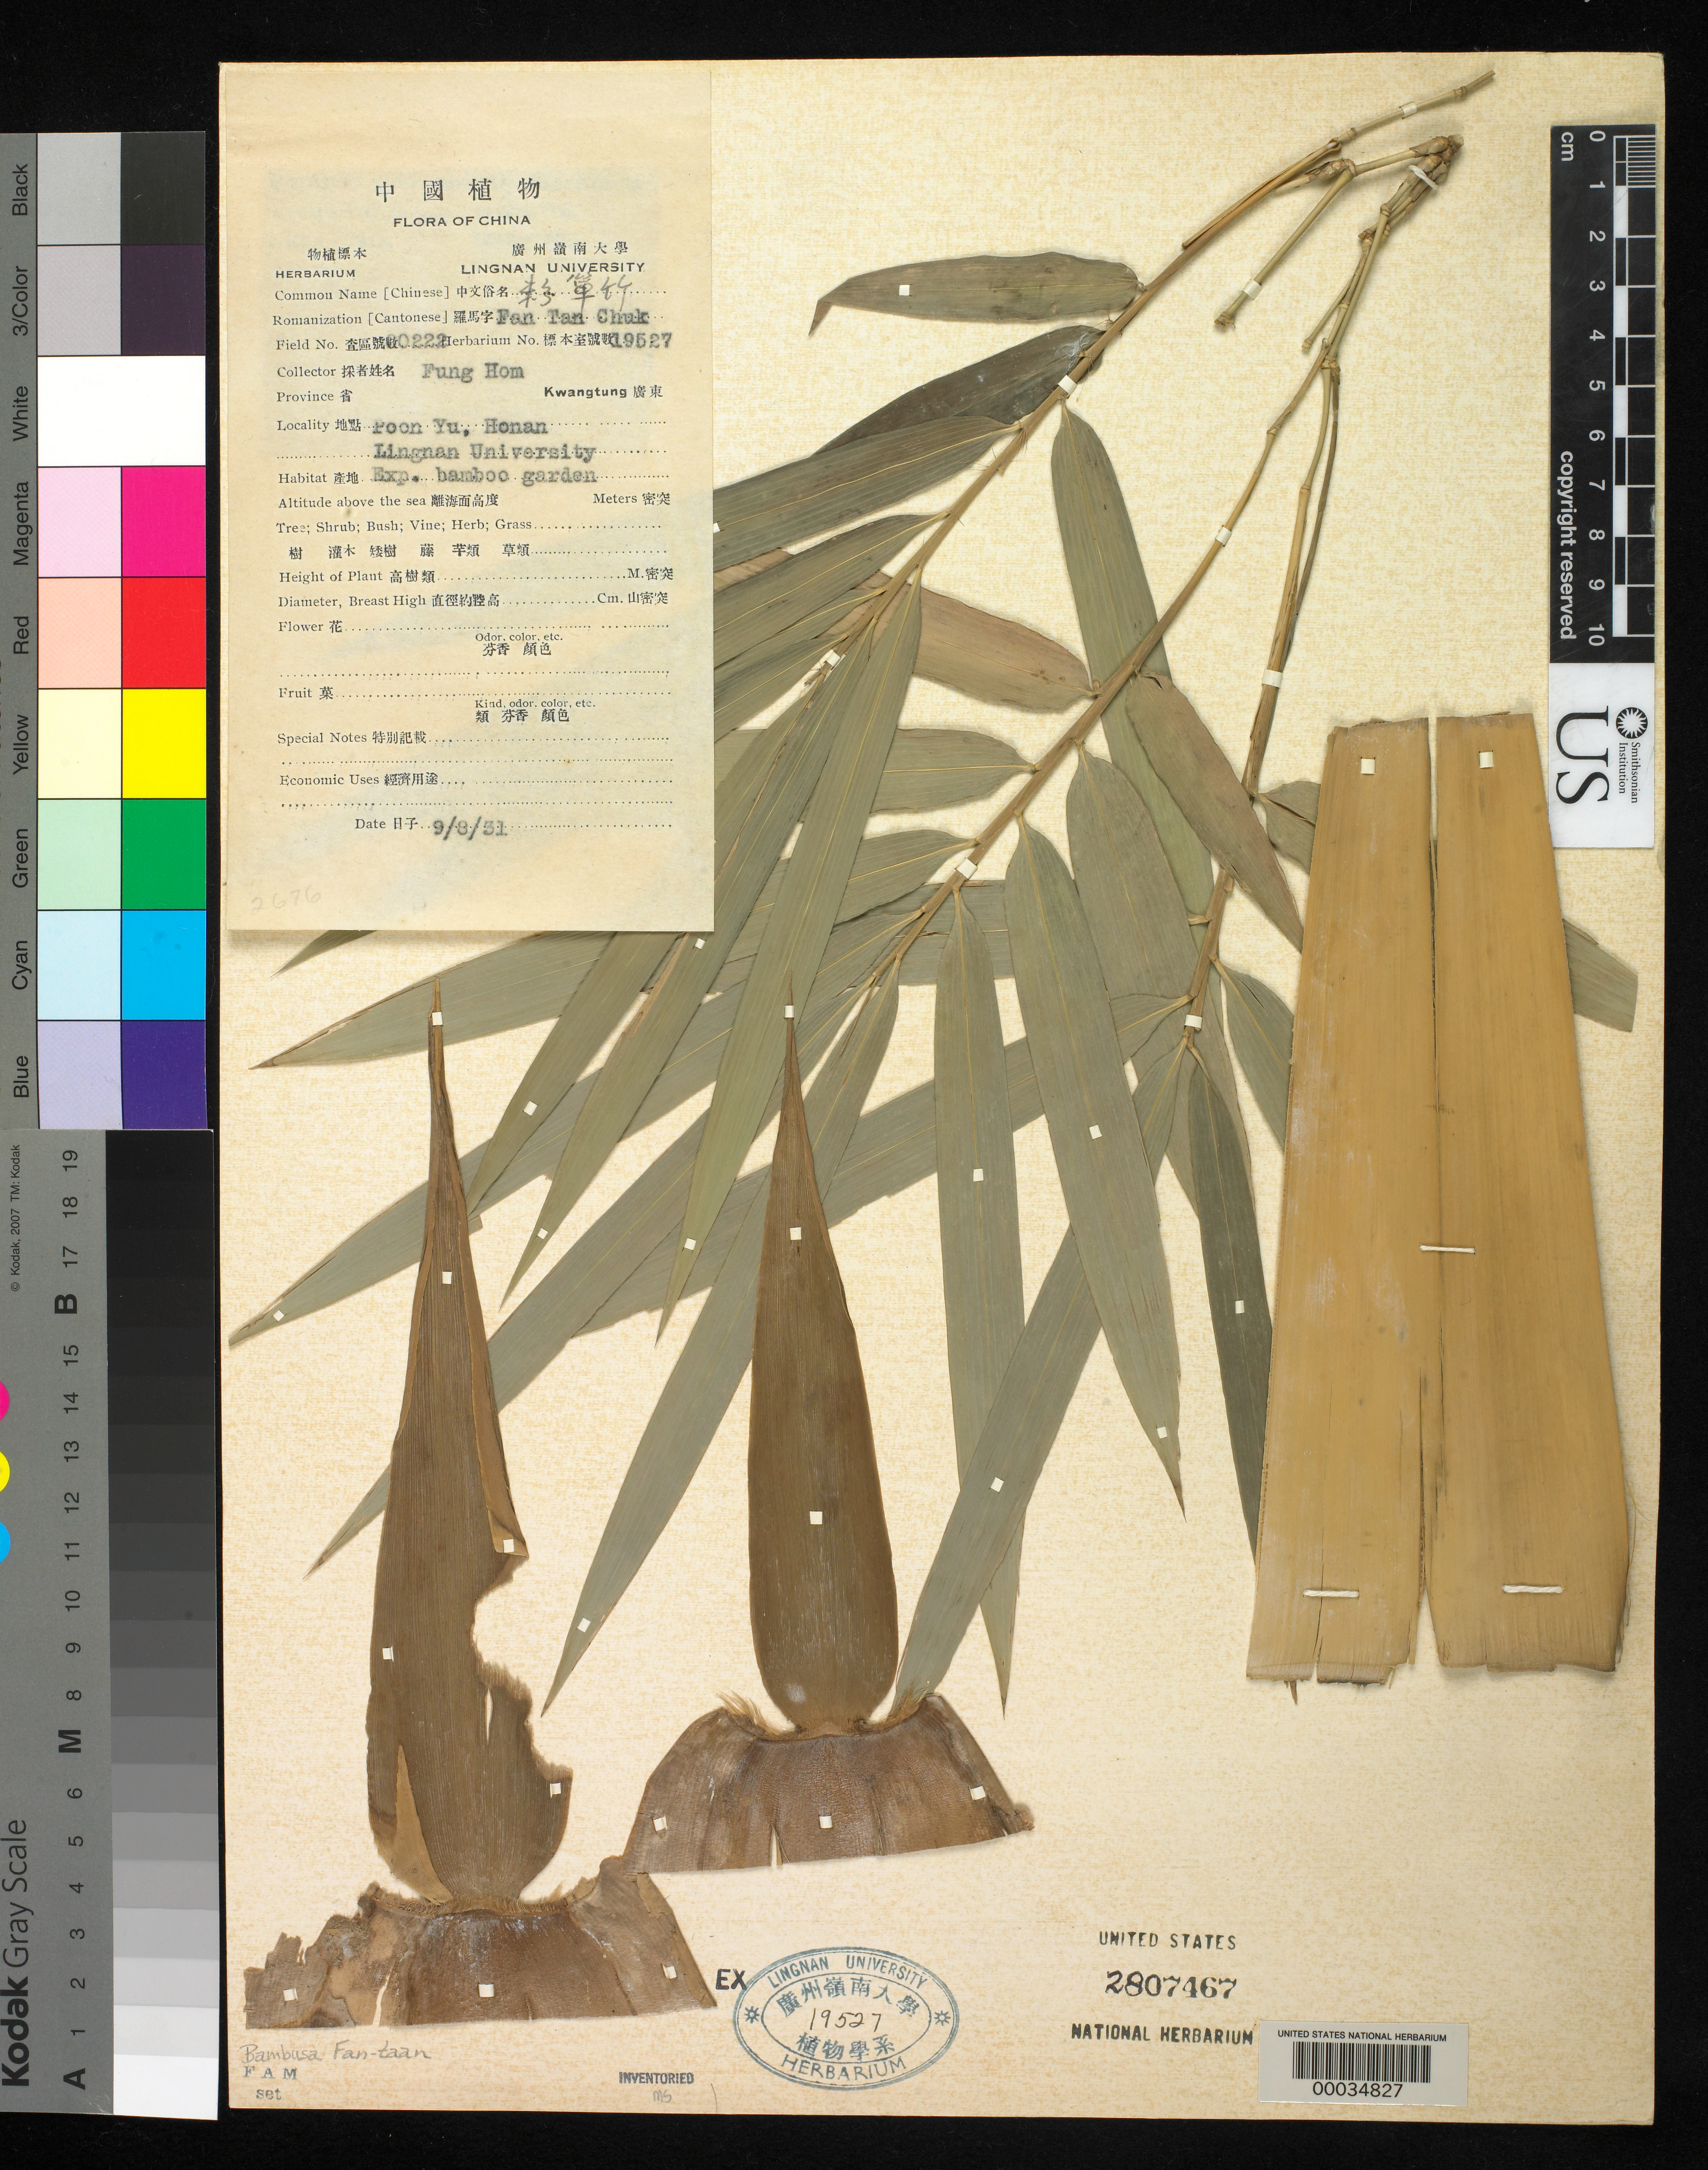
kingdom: Plantae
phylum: Tracheophyta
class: Liliopsida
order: Poales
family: Poaceae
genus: Bambusa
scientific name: Bambusa fan-taan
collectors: H. L. Fung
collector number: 2222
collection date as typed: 08 Sep 1931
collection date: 1931-09-08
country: China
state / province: Guangdong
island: Honam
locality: Lingnan university bambaoo garden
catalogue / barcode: US 2807467